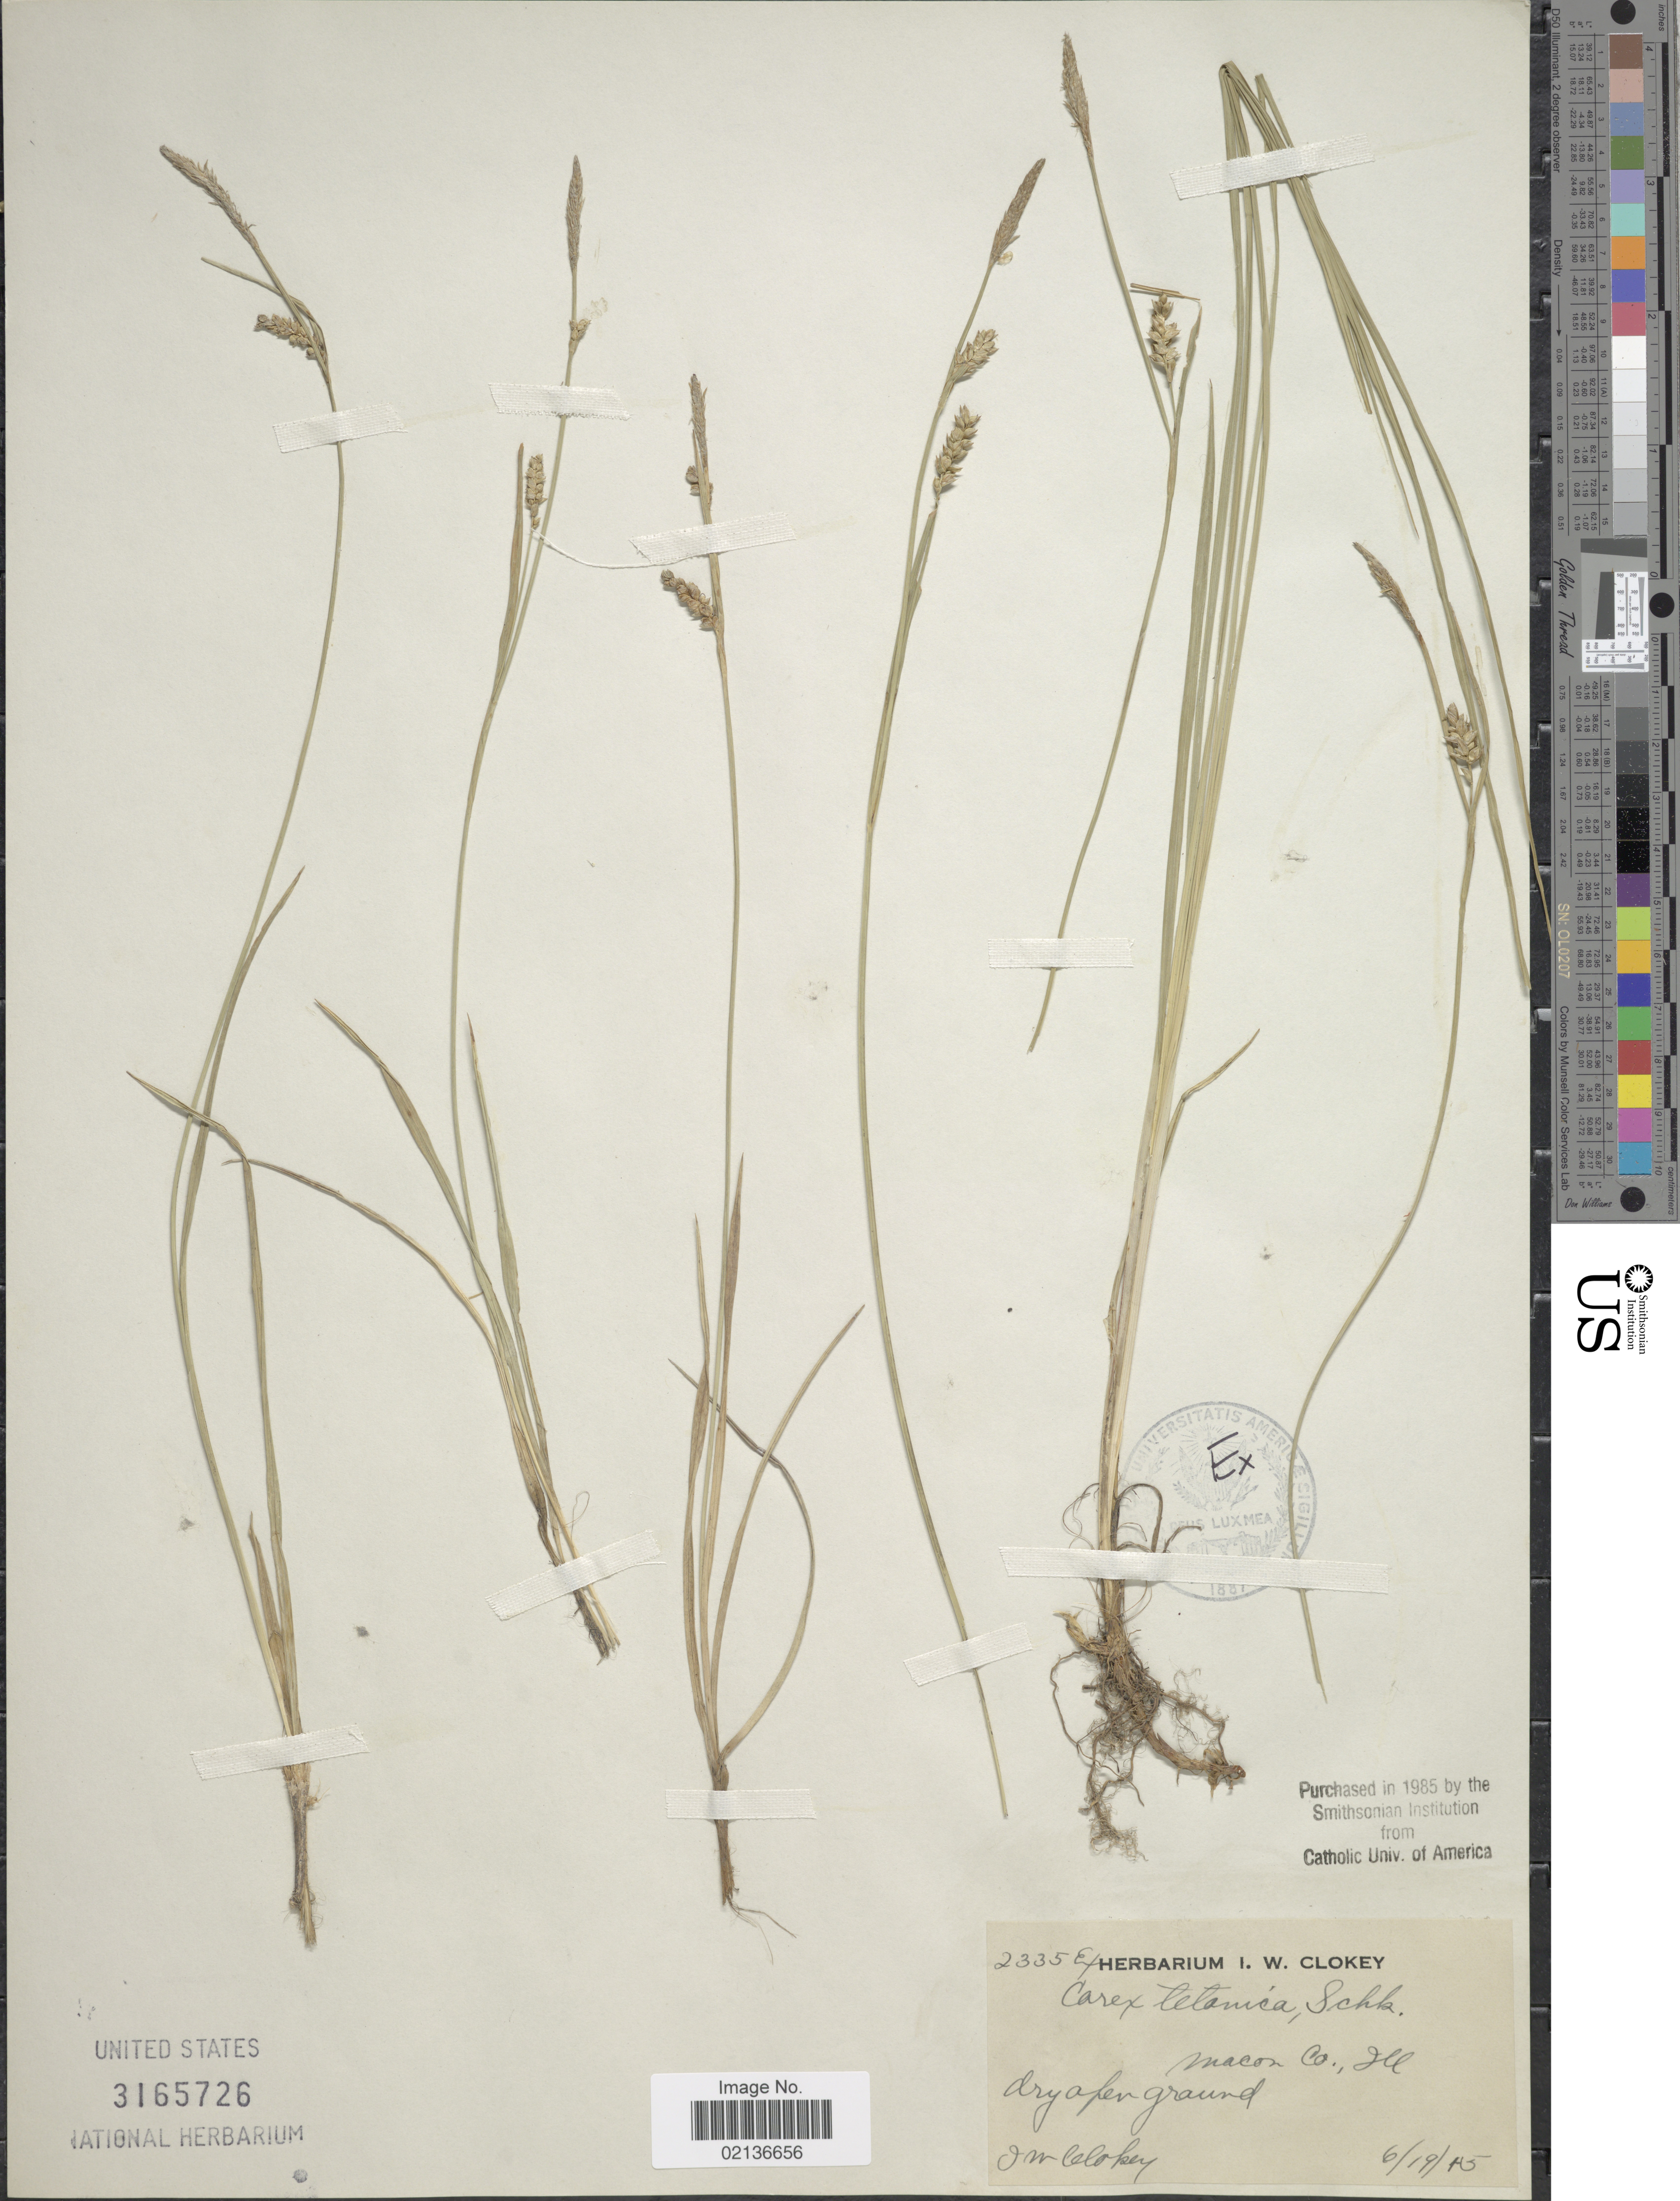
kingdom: Plantae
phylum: Tracheophyta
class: Liliopsida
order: Poales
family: Cyperaceae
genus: Carex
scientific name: Carex tetanica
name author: Schkuhr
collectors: I. W. Clokey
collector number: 2335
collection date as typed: Transcribed d/m/y: 19/6/15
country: United States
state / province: Illinois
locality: Macon Co., Ill.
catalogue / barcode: US 3165726